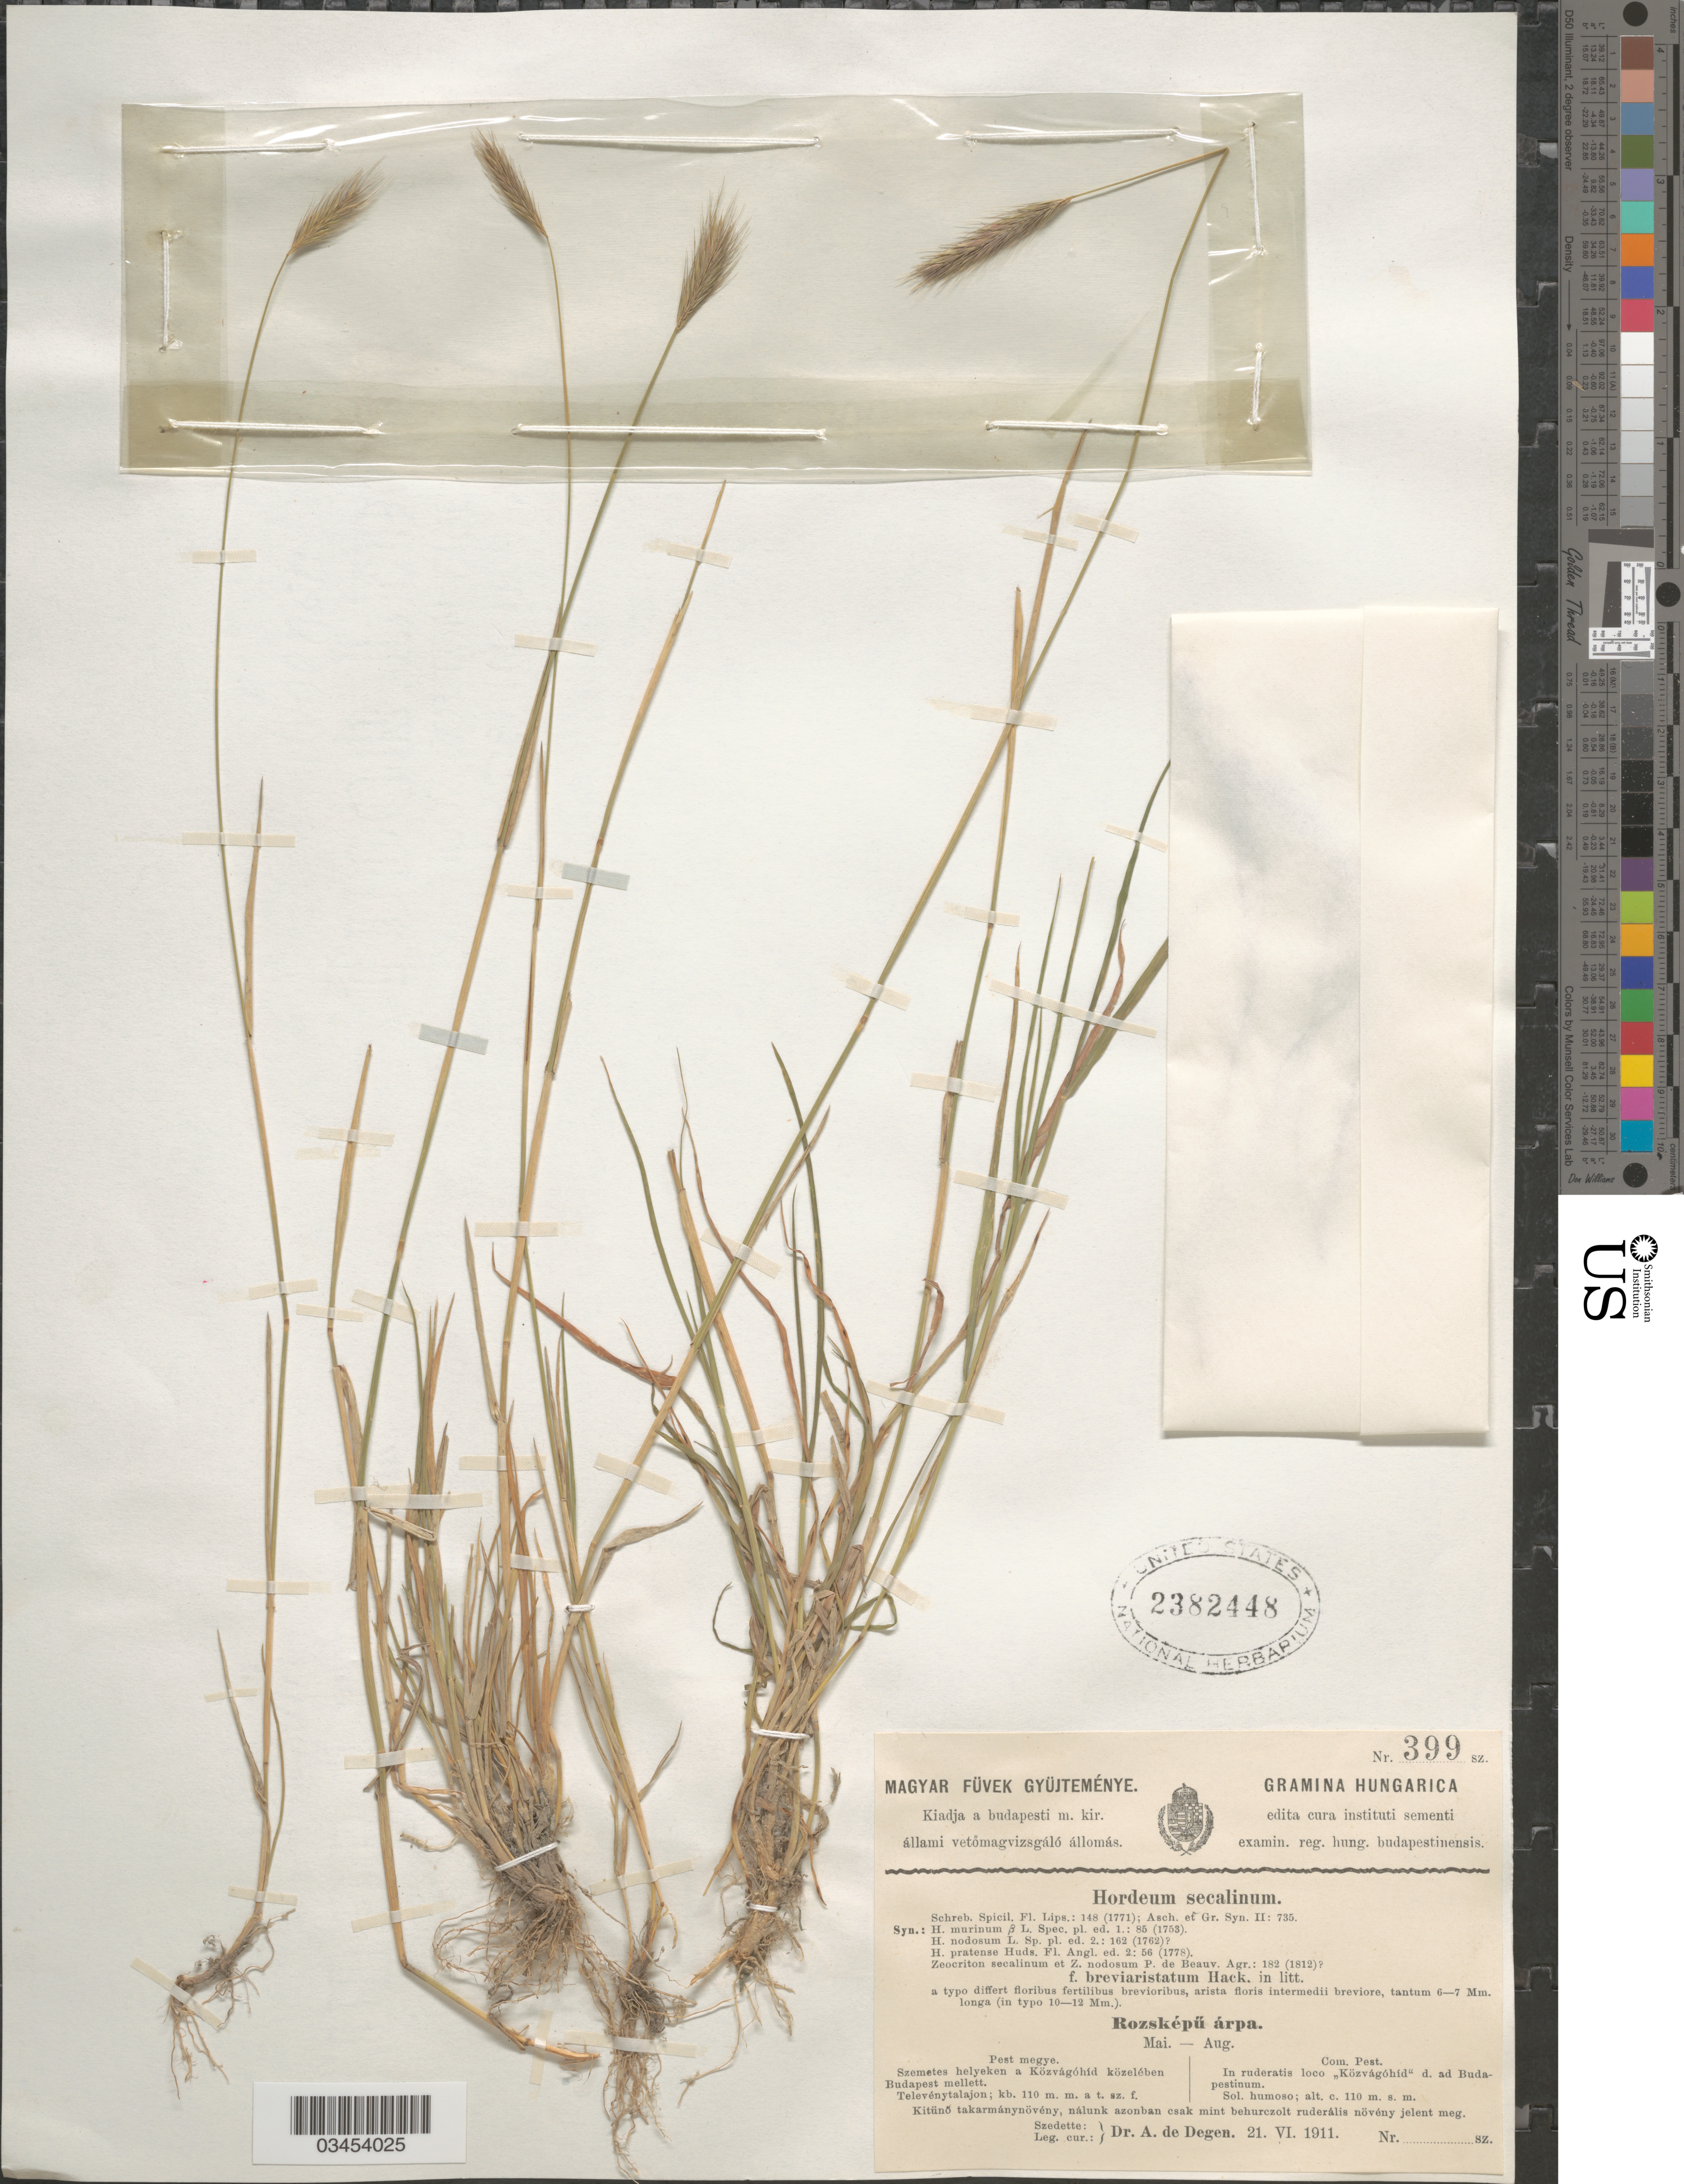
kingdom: Plantae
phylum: Tracheophyta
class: Liliopsida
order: Poales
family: Poaceae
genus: Hordeum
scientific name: Hordeum secalinum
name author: Schreb.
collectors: A. Degen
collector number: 399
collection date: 1911-06-21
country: Hungary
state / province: Pest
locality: Hungarica. Com. Pest. In ruderatis loco "Közvágóhíd" d. ad Budapestinum. Sol. humoso.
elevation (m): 110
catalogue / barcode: US 2382448